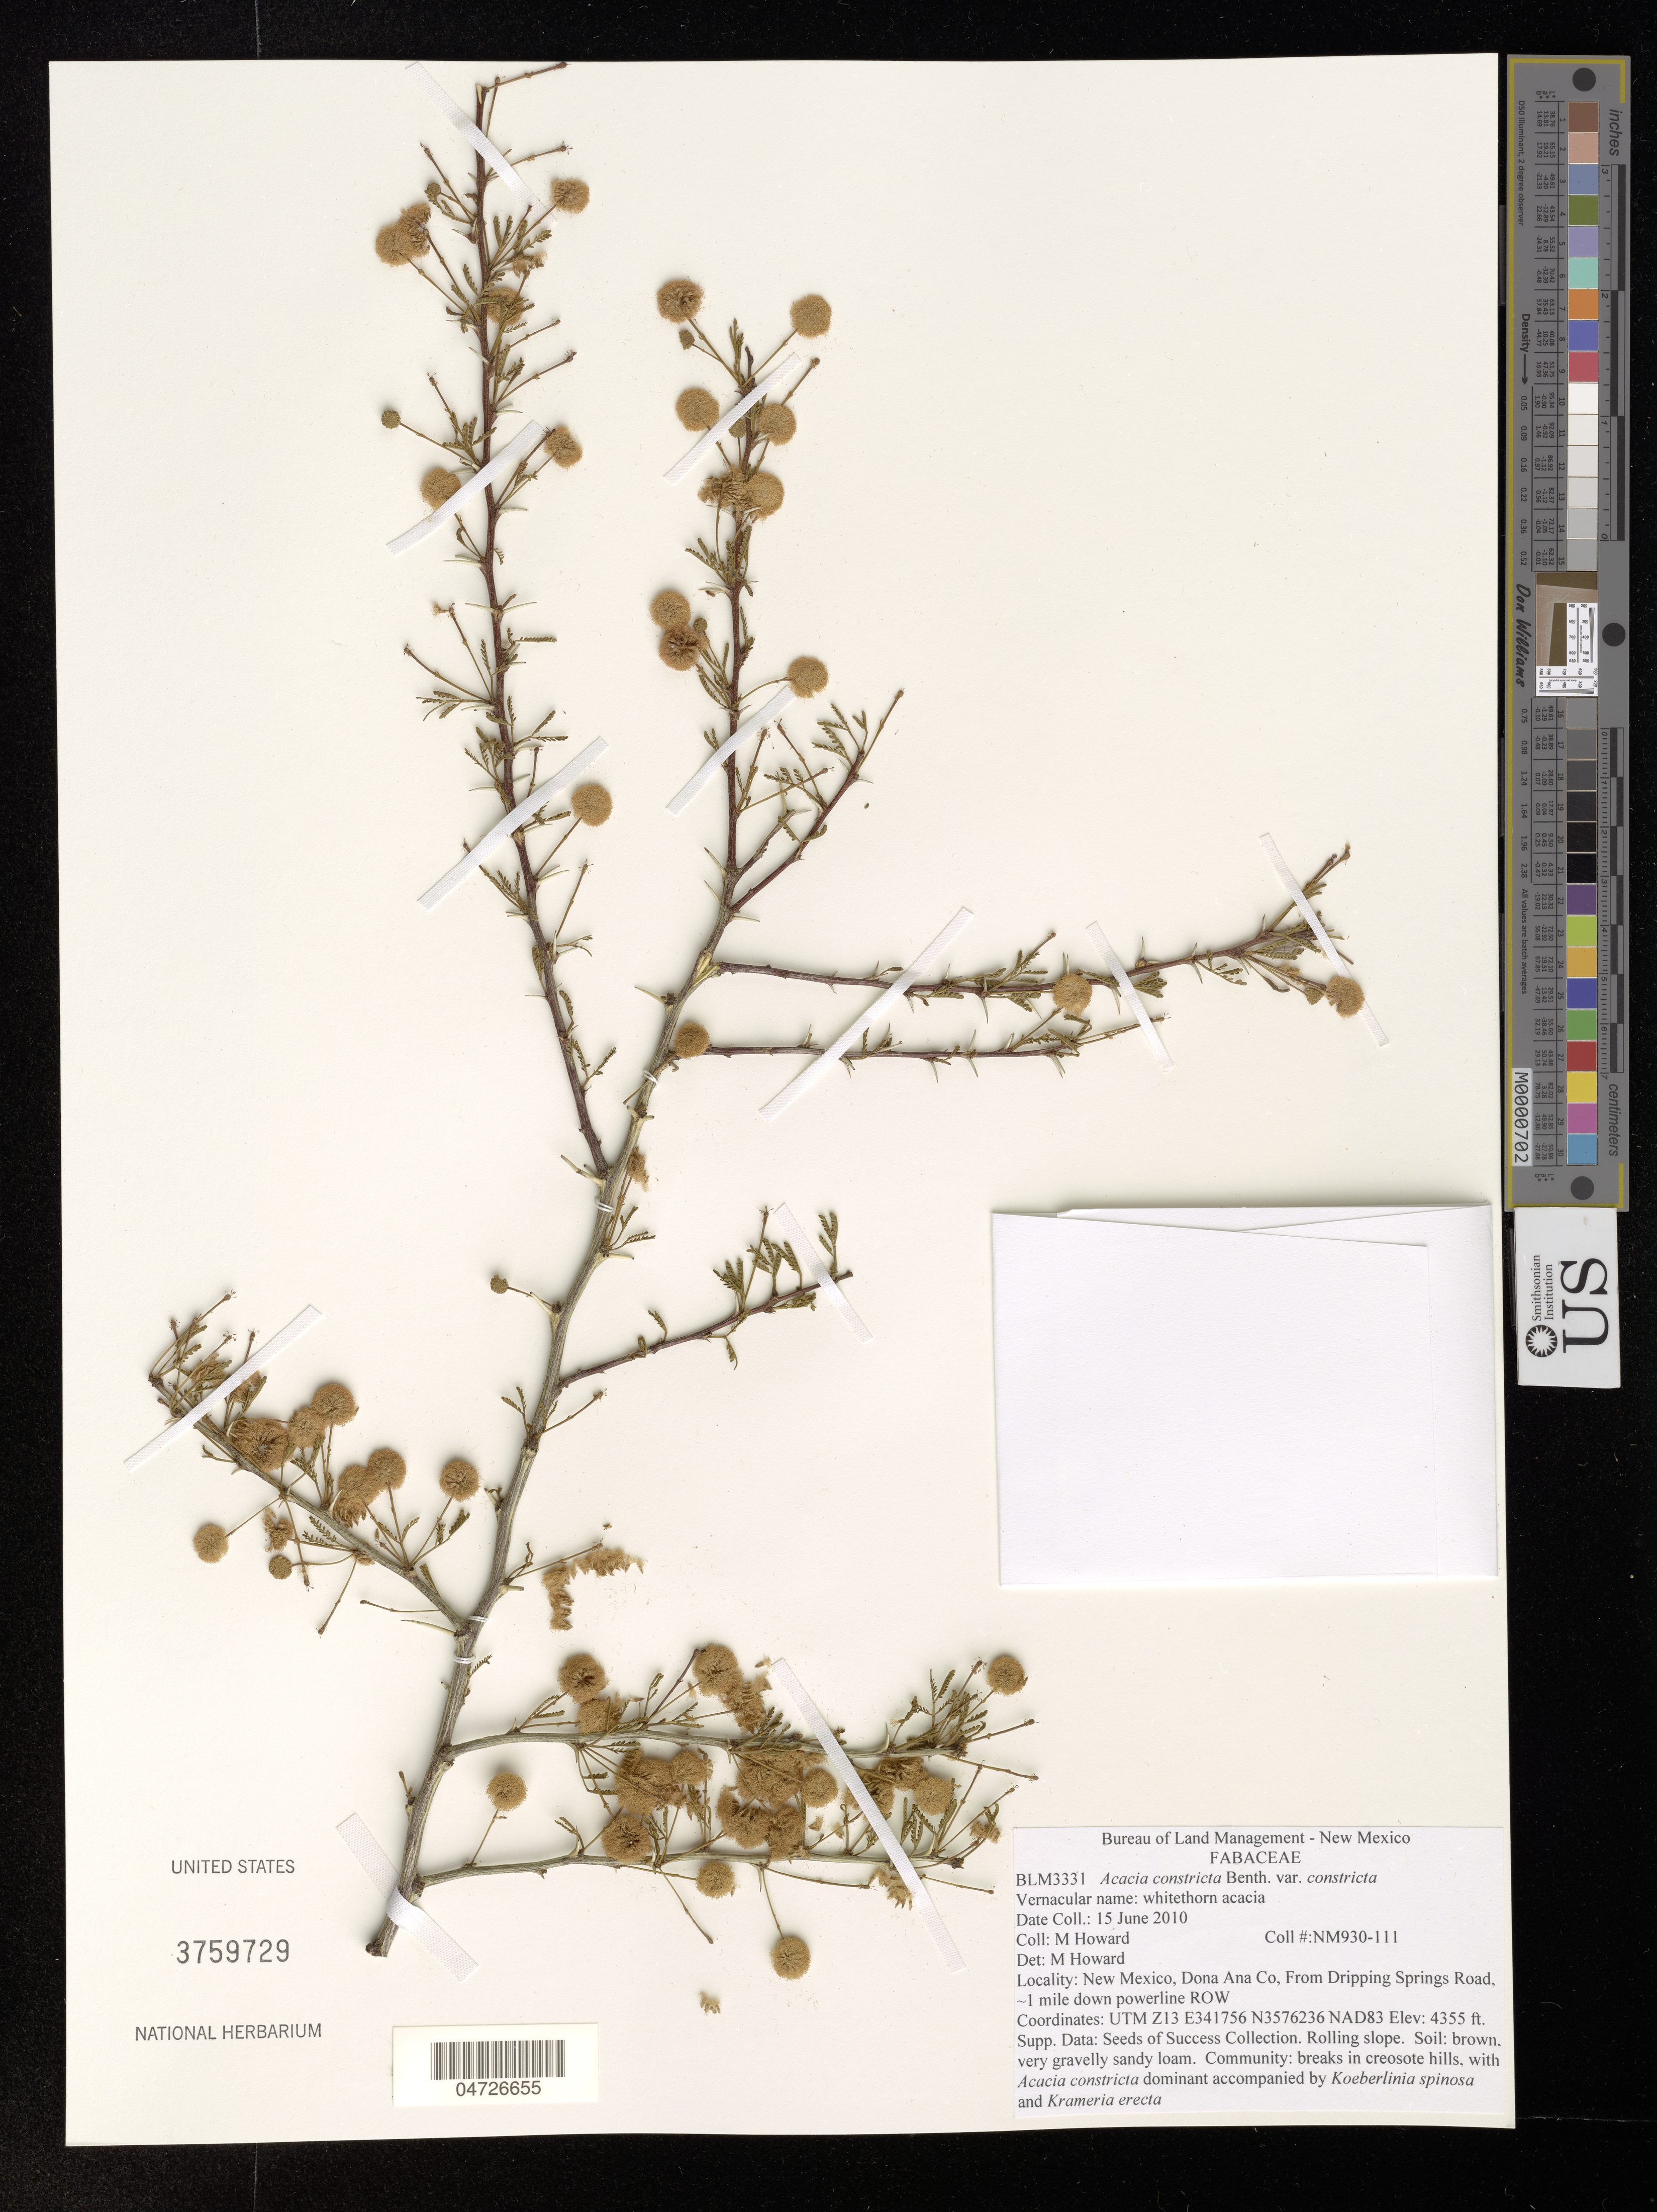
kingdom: Plantae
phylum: Tracheophyta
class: Magnoliopsida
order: Fabales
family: Fabaceae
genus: Acacia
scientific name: Acacia constricta var. constricta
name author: Benth.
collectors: M. Howard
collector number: NM930-111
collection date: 2010-06-15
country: United States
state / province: New Mexico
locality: Dona Ana Co, From Dripping Springs Road, ~1 mile down powerline ROW.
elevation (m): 1327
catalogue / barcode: US 3759729